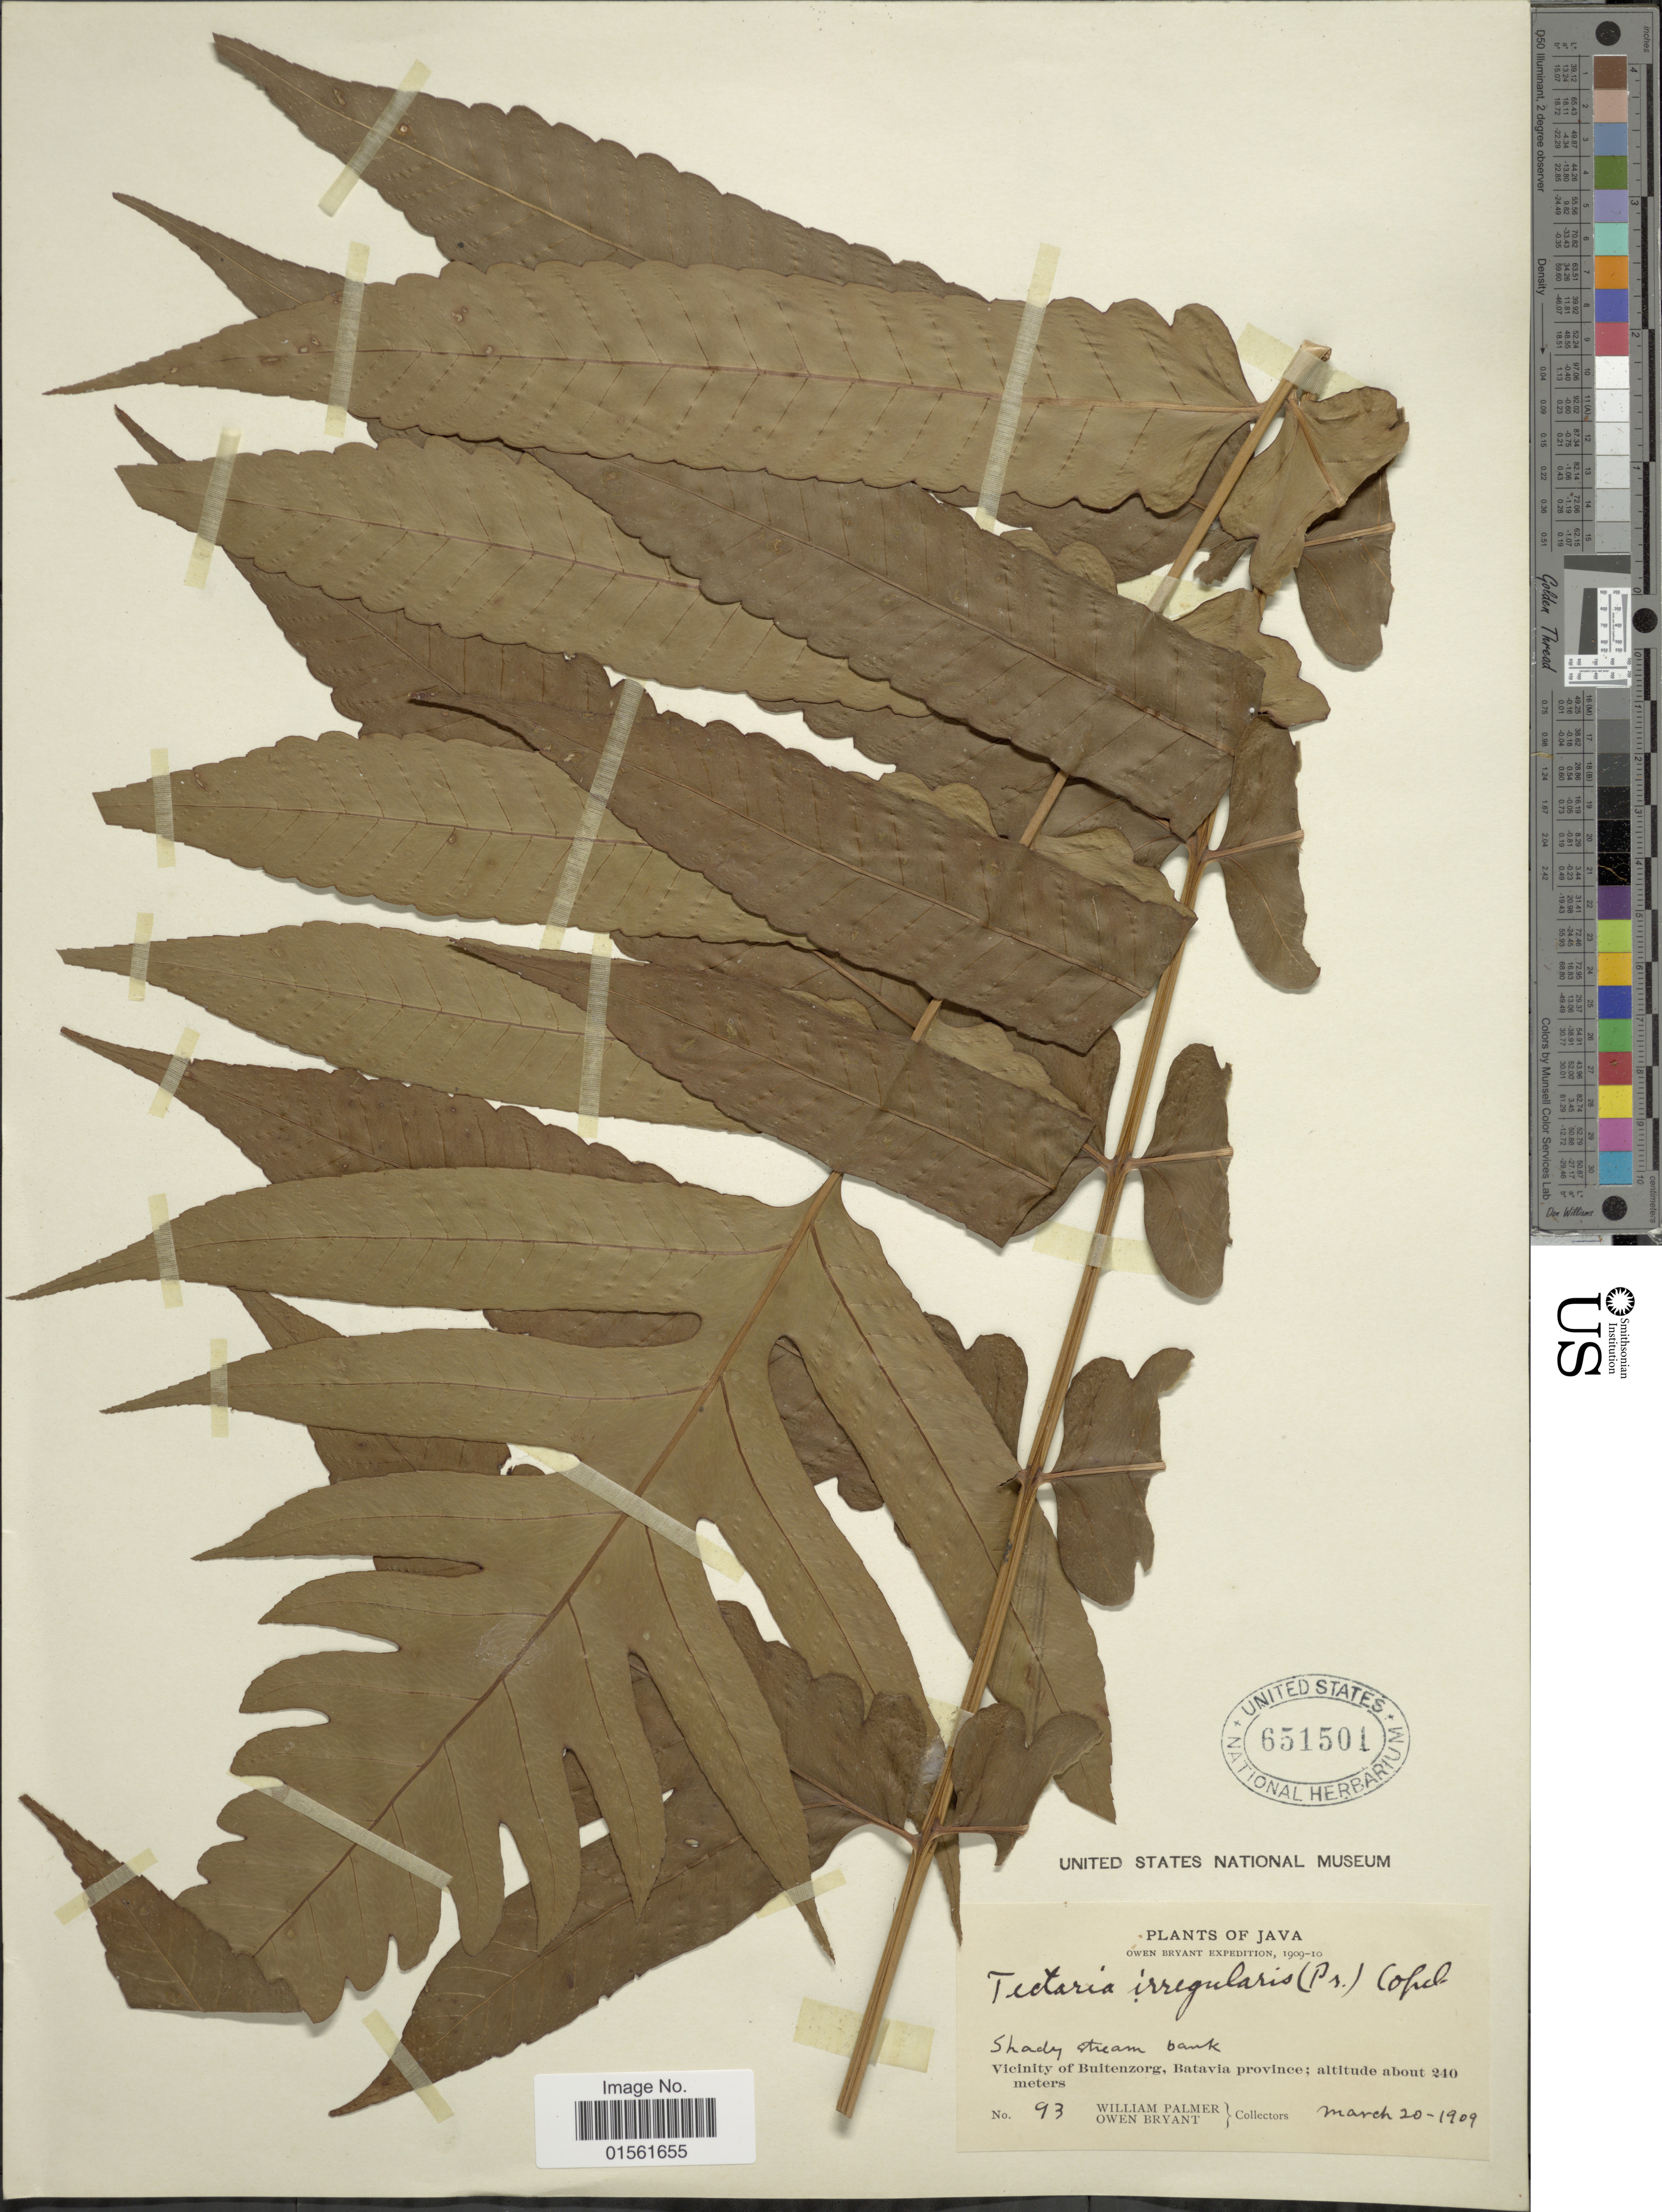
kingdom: Plantae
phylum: Tracheophyta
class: Polypodiopsida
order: Polypodiales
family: Dryopteridaceae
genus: Pleocnemia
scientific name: Pleocnemia irregularis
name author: (C. Presl) Holttum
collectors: W. Palmer & O. Bryant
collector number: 93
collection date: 1909-03-20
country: Indonesia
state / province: Java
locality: Java, Vicinity of Buitenzorg, Batavia Province.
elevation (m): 240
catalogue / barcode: US 651501